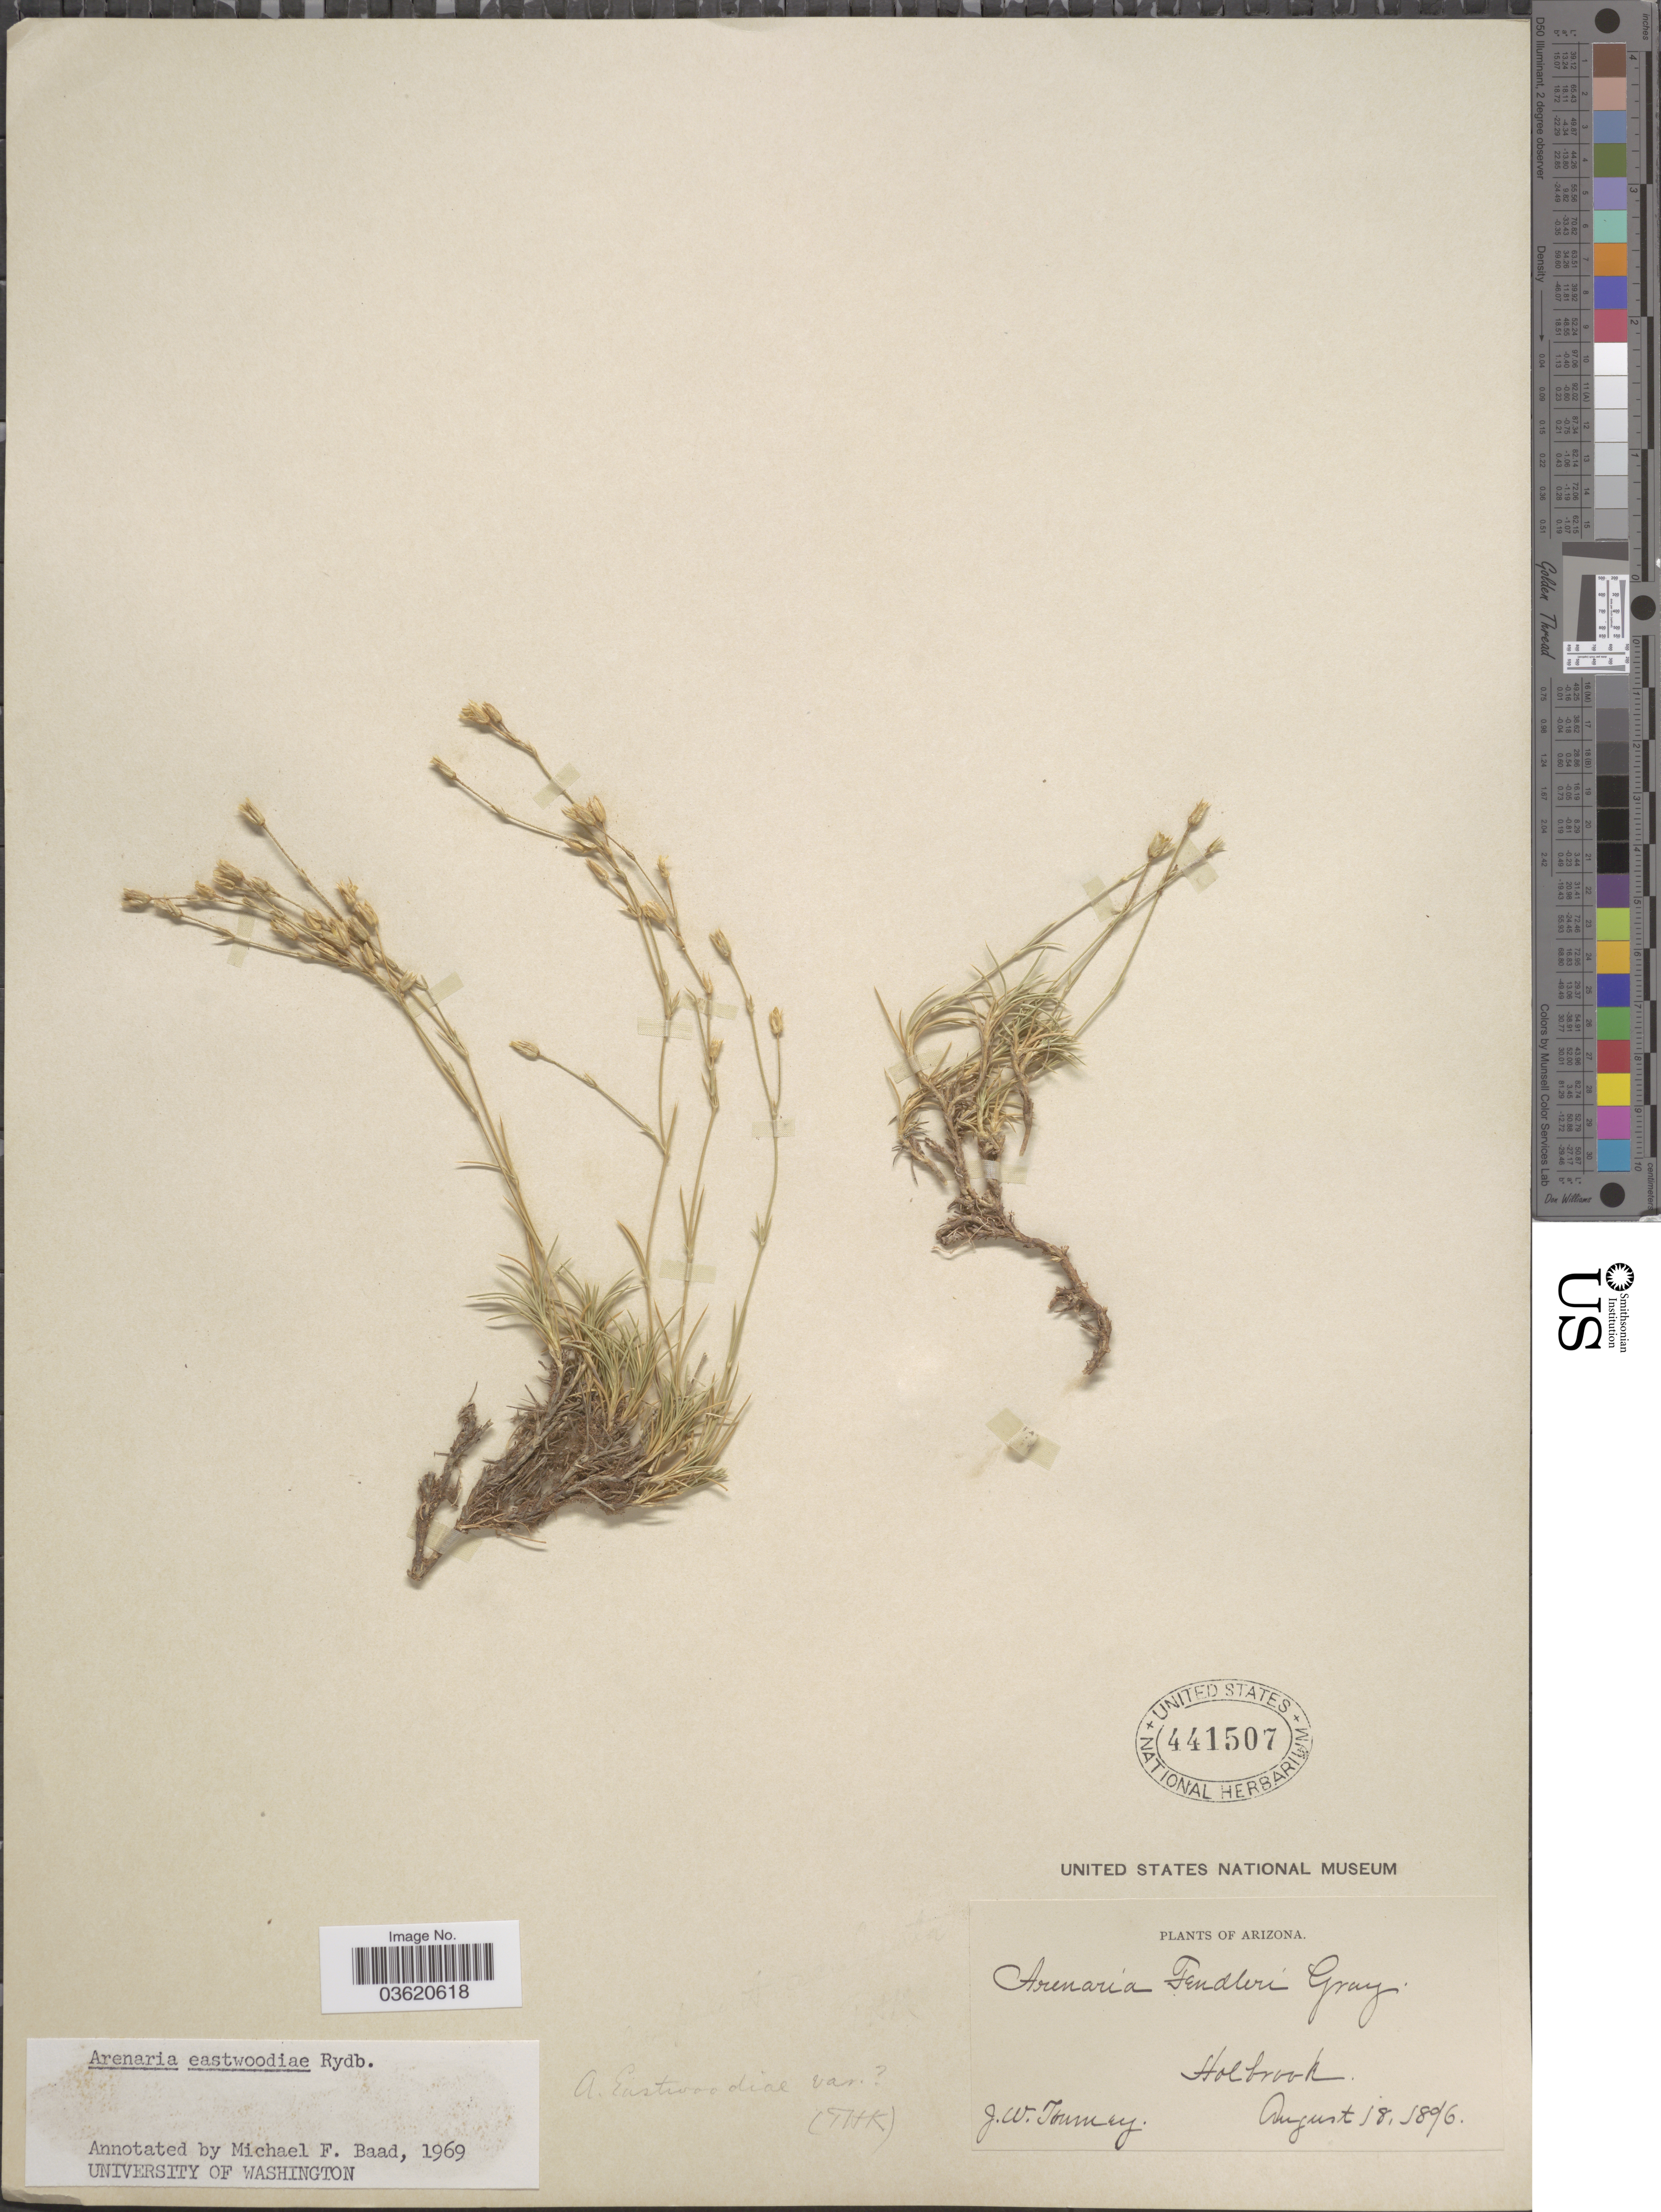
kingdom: Plantae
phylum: Tracheophyta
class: Magnoliopsida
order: Caryophyllales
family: Caryophyllaceae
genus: Eremogone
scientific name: Eremogone eastwoodiae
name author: (Rydb.) Ikonn.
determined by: Strong, Mark T., (BOT), Smithsonian Institution - National Museum of Natural History (UNITED STATES)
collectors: J. W. Toumey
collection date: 1896-08-18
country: United States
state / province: Arizona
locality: Holbrook.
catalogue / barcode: US 441507